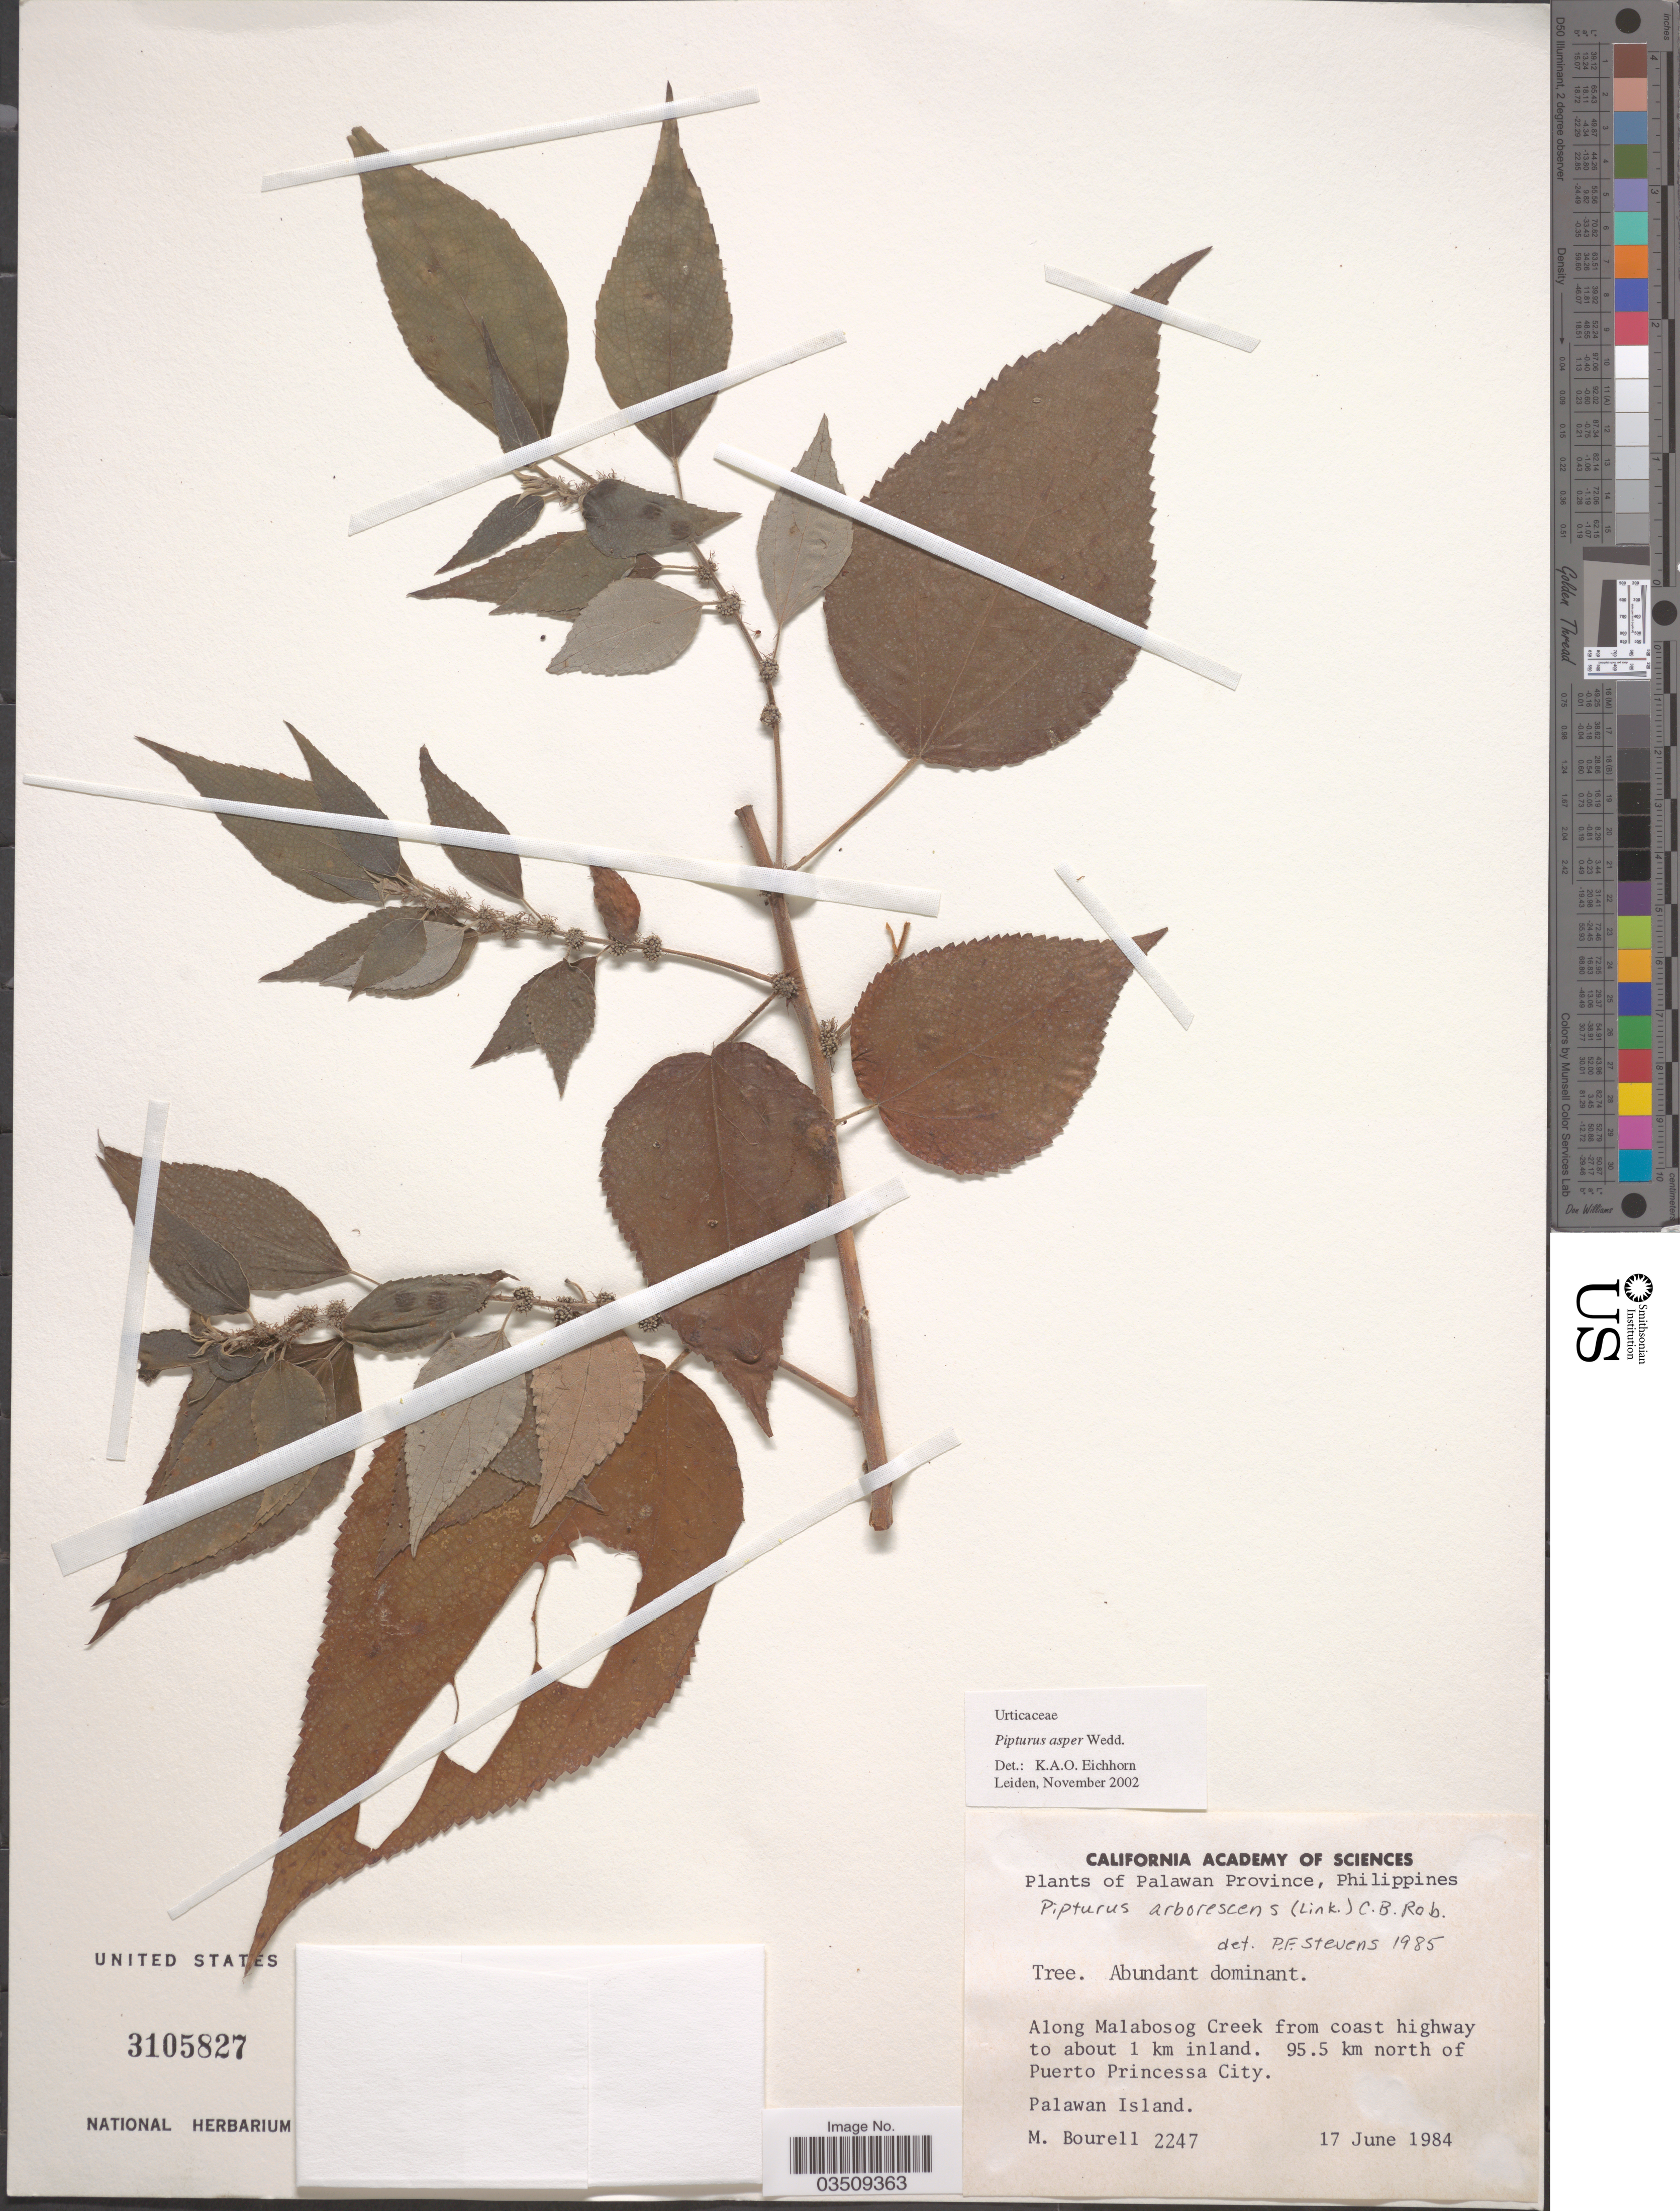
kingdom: Plantae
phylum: Tracheophyta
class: Magnoliopsida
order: Rosales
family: Urticaceae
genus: Pipturus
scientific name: Pipturus arborescens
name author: (Link) C.B. Rob.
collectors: M. Bourell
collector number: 2247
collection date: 1984-06-17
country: Philippines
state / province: Mimaropa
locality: Palawan Province. Along Malabosog Creek from coast highway to about 1 km inland. 95.5 km north of Puerto Princessa City. Palawan Island.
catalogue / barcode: US 3105827